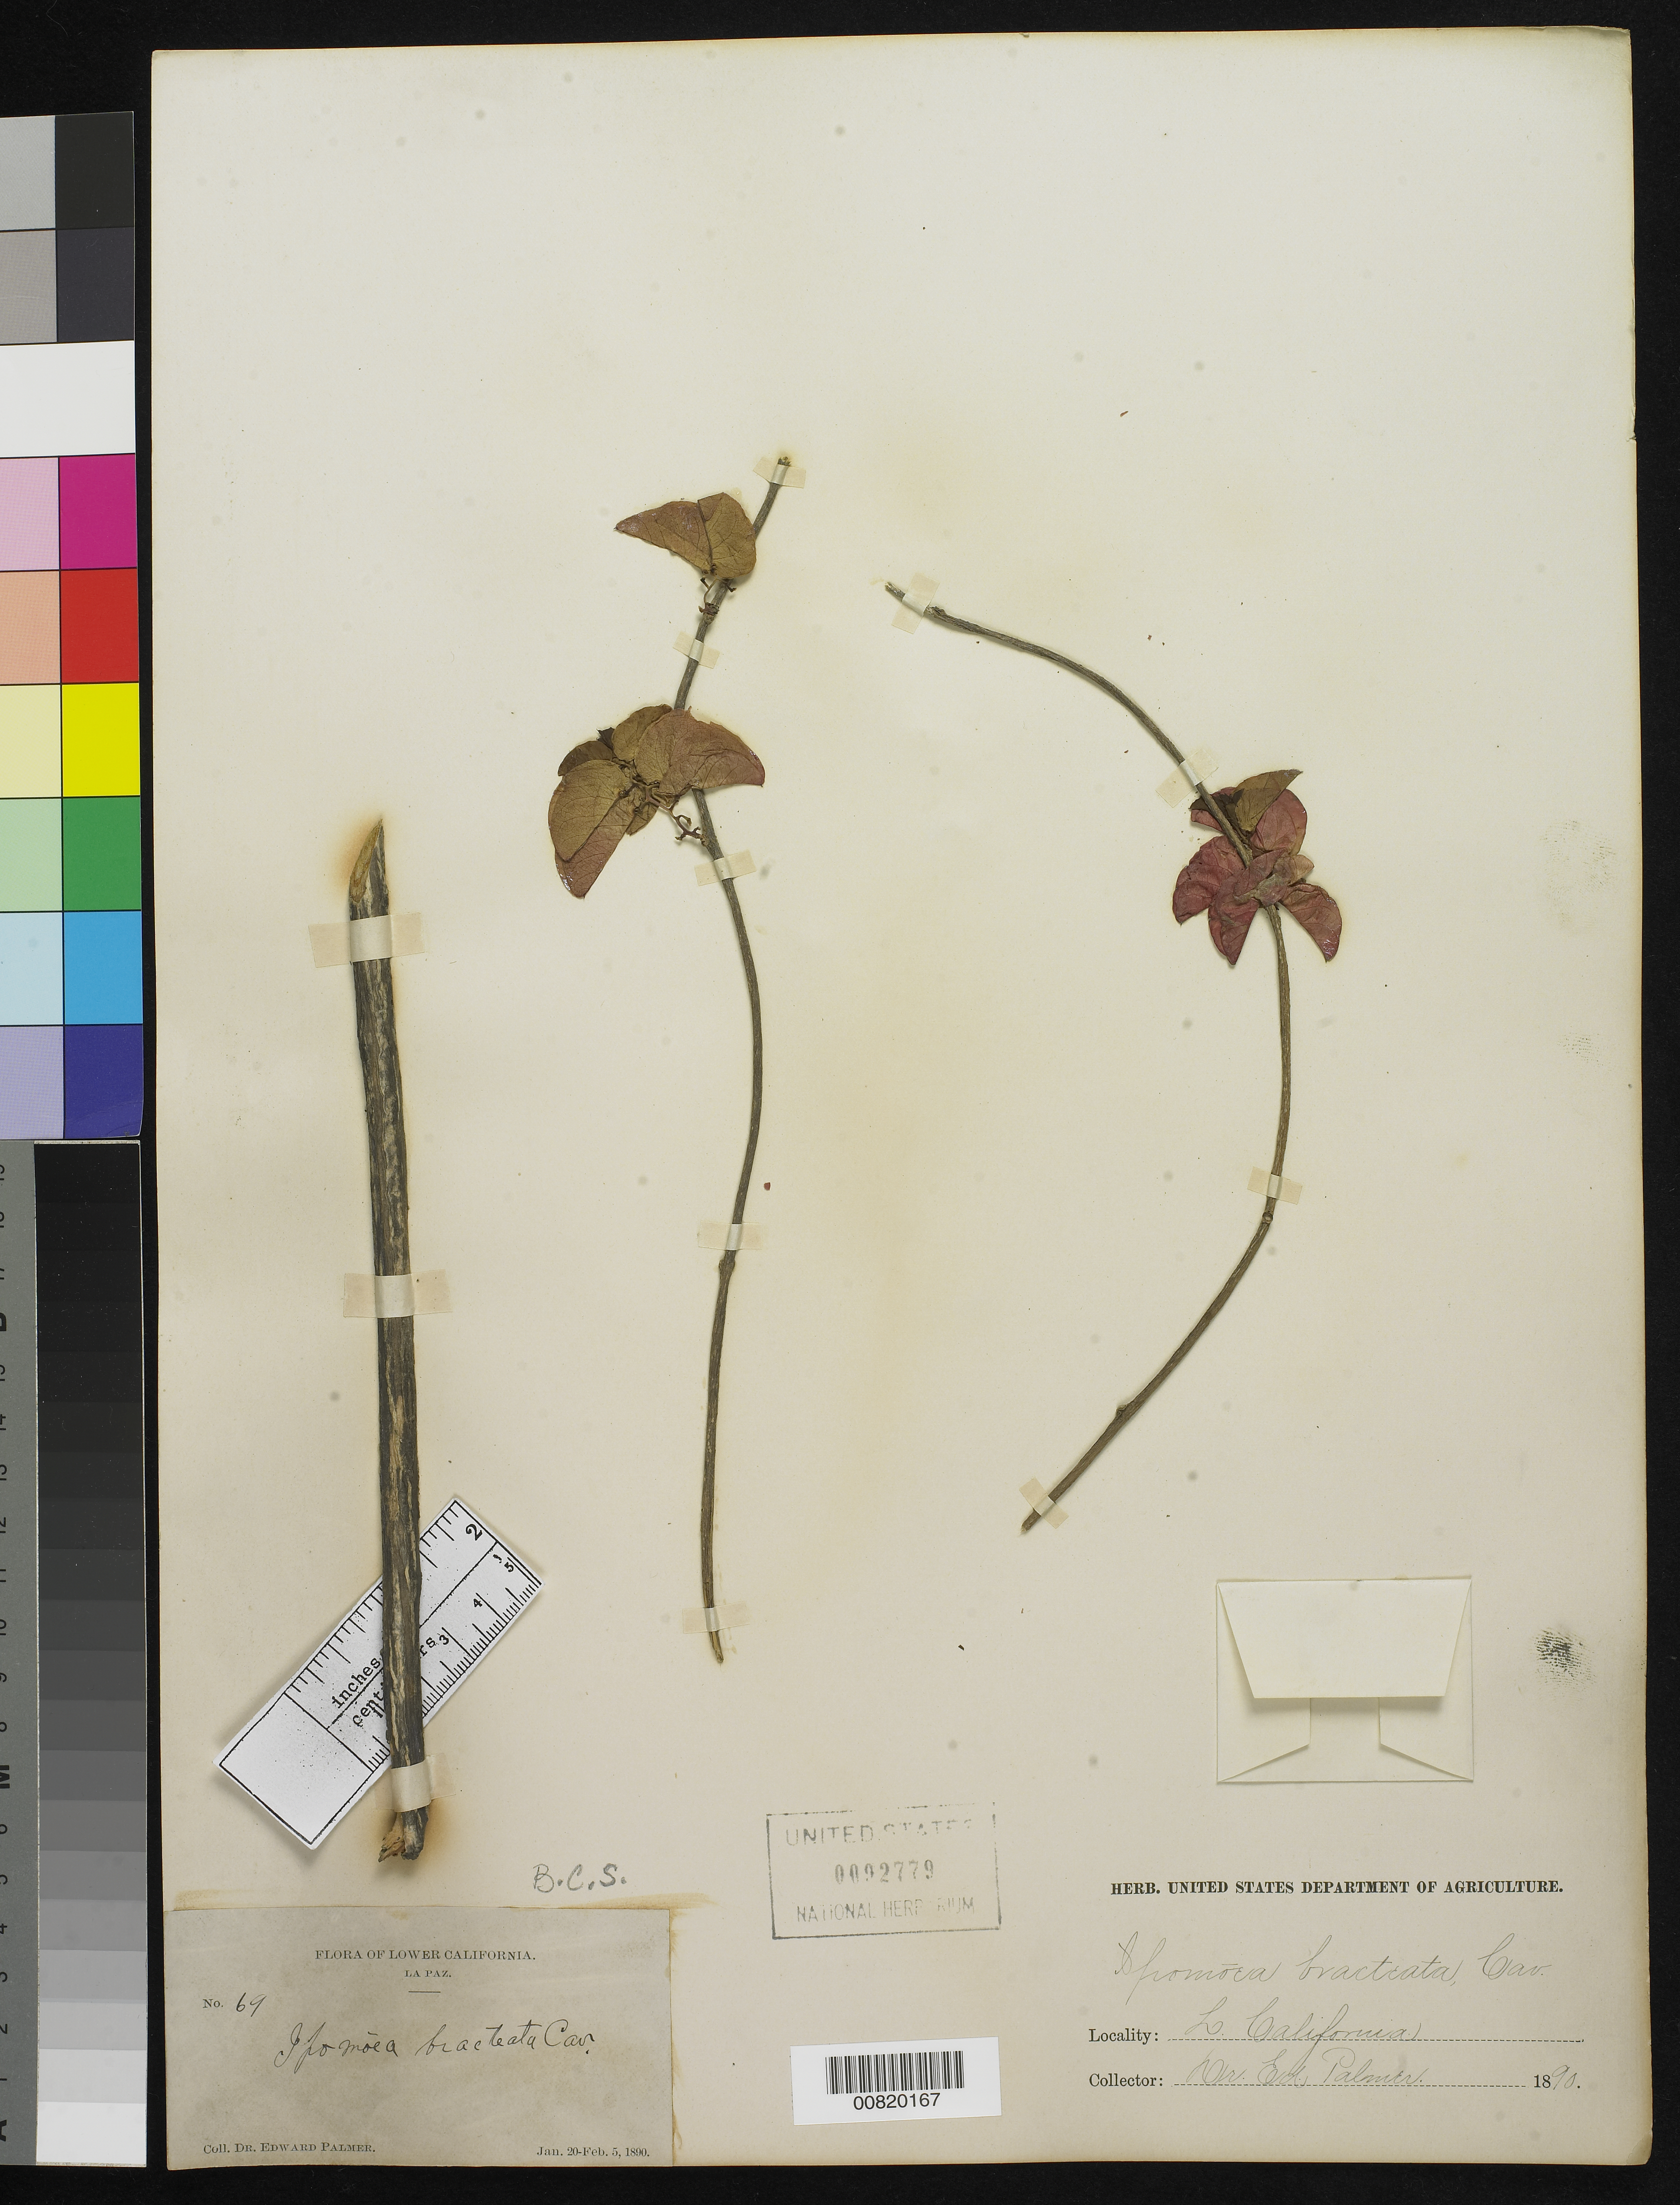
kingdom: Plantae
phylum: Tracheophyta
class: Magnoliopsida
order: Solanales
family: Convolvulaceae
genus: Ipomoea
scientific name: Ipomoea bracteata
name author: Cav.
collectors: E. Palmer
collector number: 69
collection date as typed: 20 Jan 1890 to 05 Feb 1890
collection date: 1890-01-20/1890-02-05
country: Mexico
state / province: Baja California Sur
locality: La Paz, Baja California Sur.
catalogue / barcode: US 92779